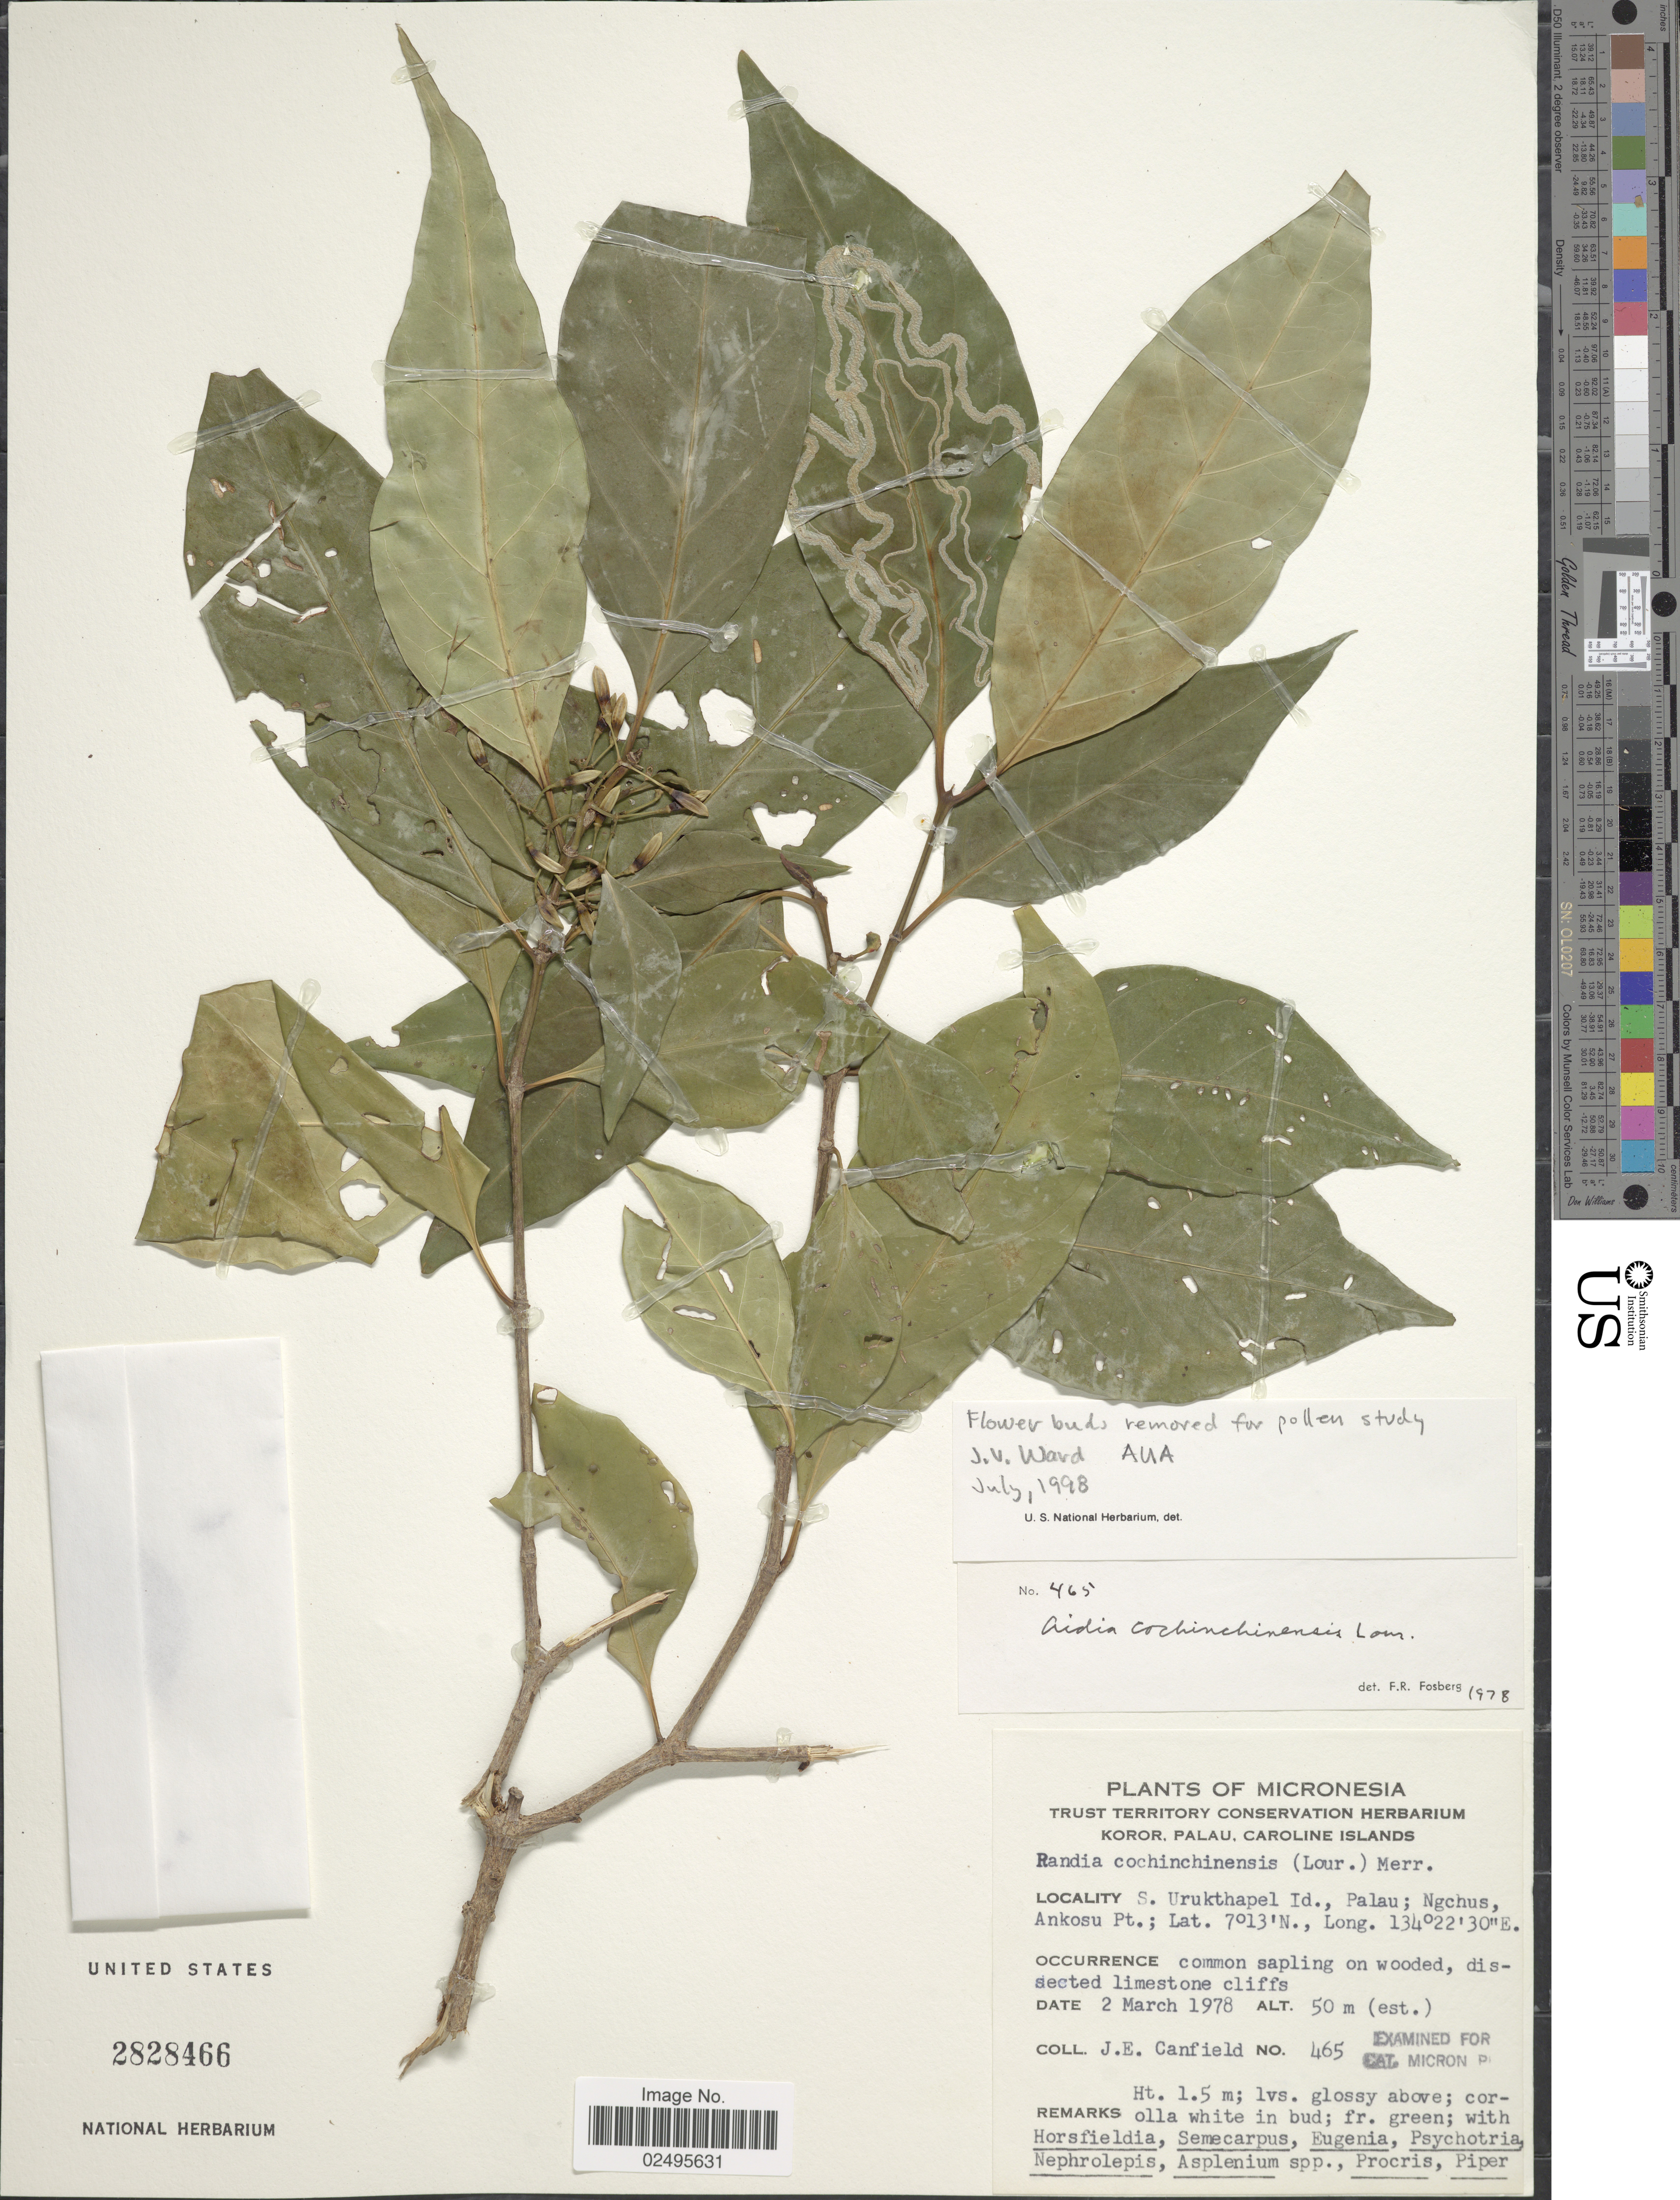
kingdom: Plantae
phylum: Tracheophyta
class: Magnoliopsida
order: Gentianales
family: Rubiaceae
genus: Aidia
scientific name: Aidia graeffei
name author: (Reinecke) Tirveng.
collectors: J. E. Canfield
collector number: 465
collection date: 1978-03-02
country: Palau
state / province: Koror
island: Ngeruktabel [Urukthapel]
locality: S. Urukthapel Id., Palau; Ngehus Ankosu Pt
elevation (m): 50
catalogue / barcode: US 2828466